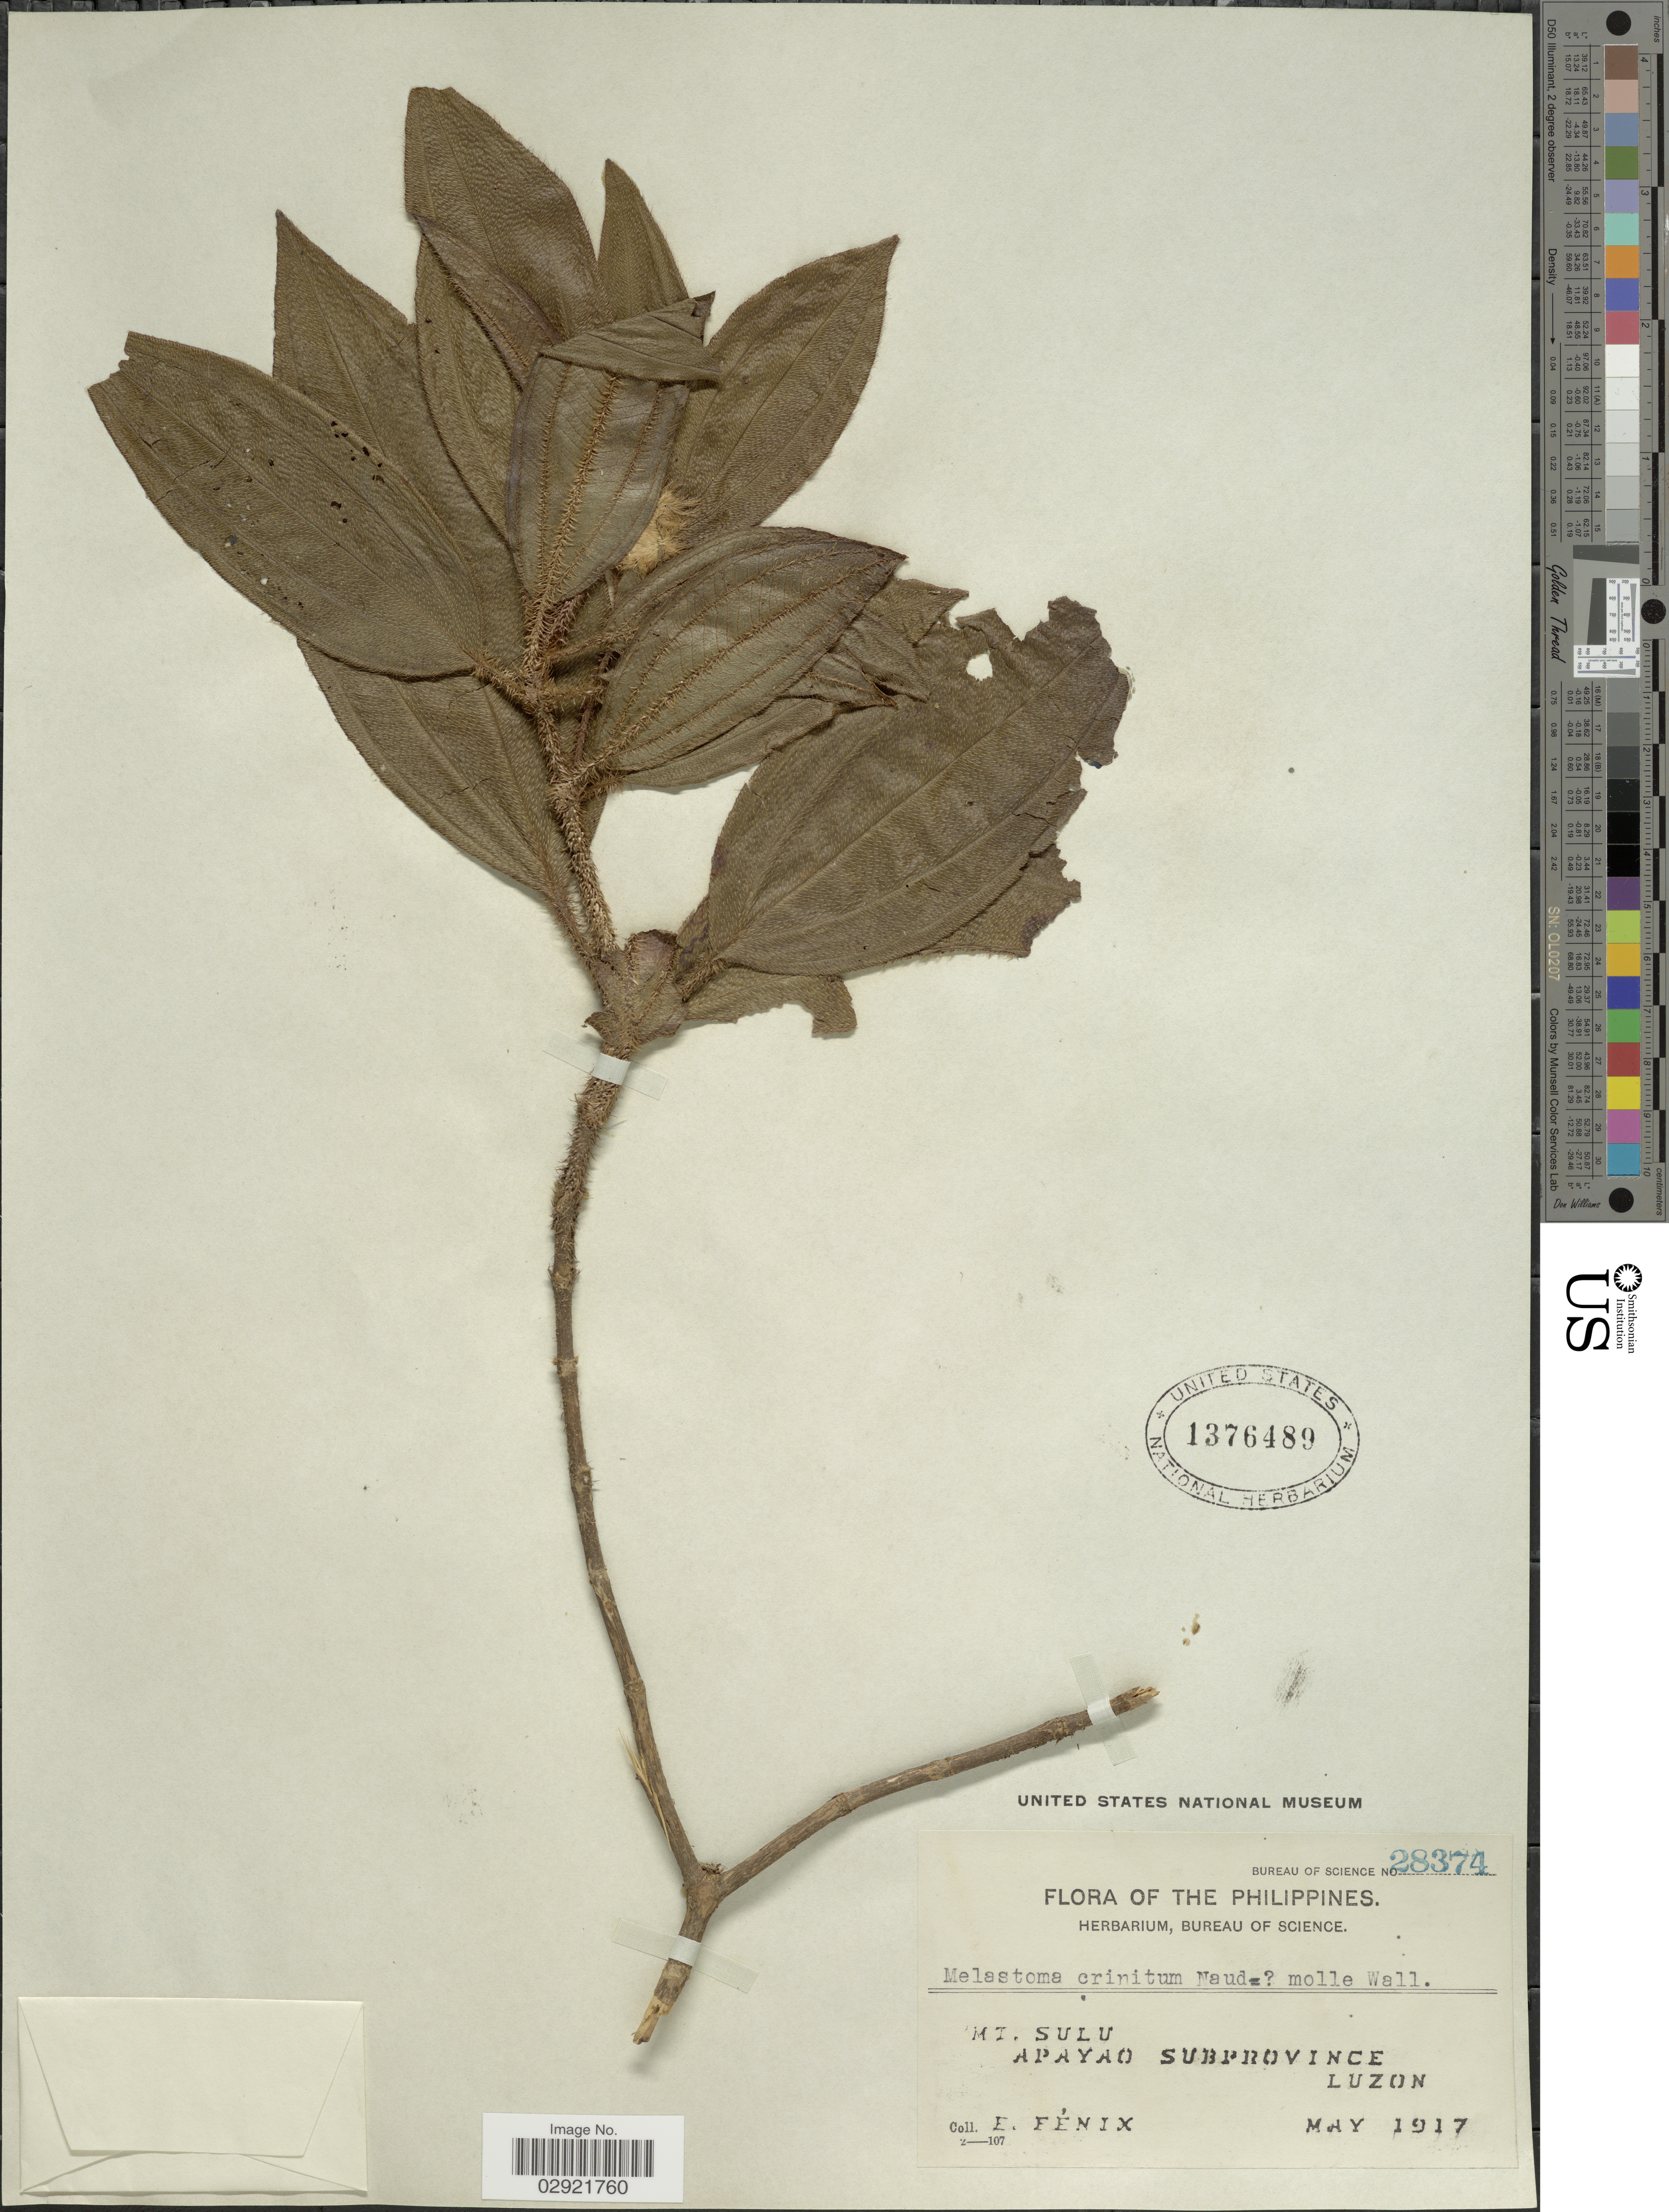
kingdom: Plantae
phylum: Tracheophyta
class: Magnoliopsida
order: Myrtales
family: Melastomataceae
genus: Melastoma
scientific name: Melastoma crinitum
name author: Roxb.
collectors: E. Fénix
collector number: Bureau of Science 28374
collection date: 1917-05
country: Philippines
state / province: Cordillera (Administrative Region)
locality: Mt. Sulu. Apayao Subprovince. Luzon.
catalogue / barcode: US 1376489